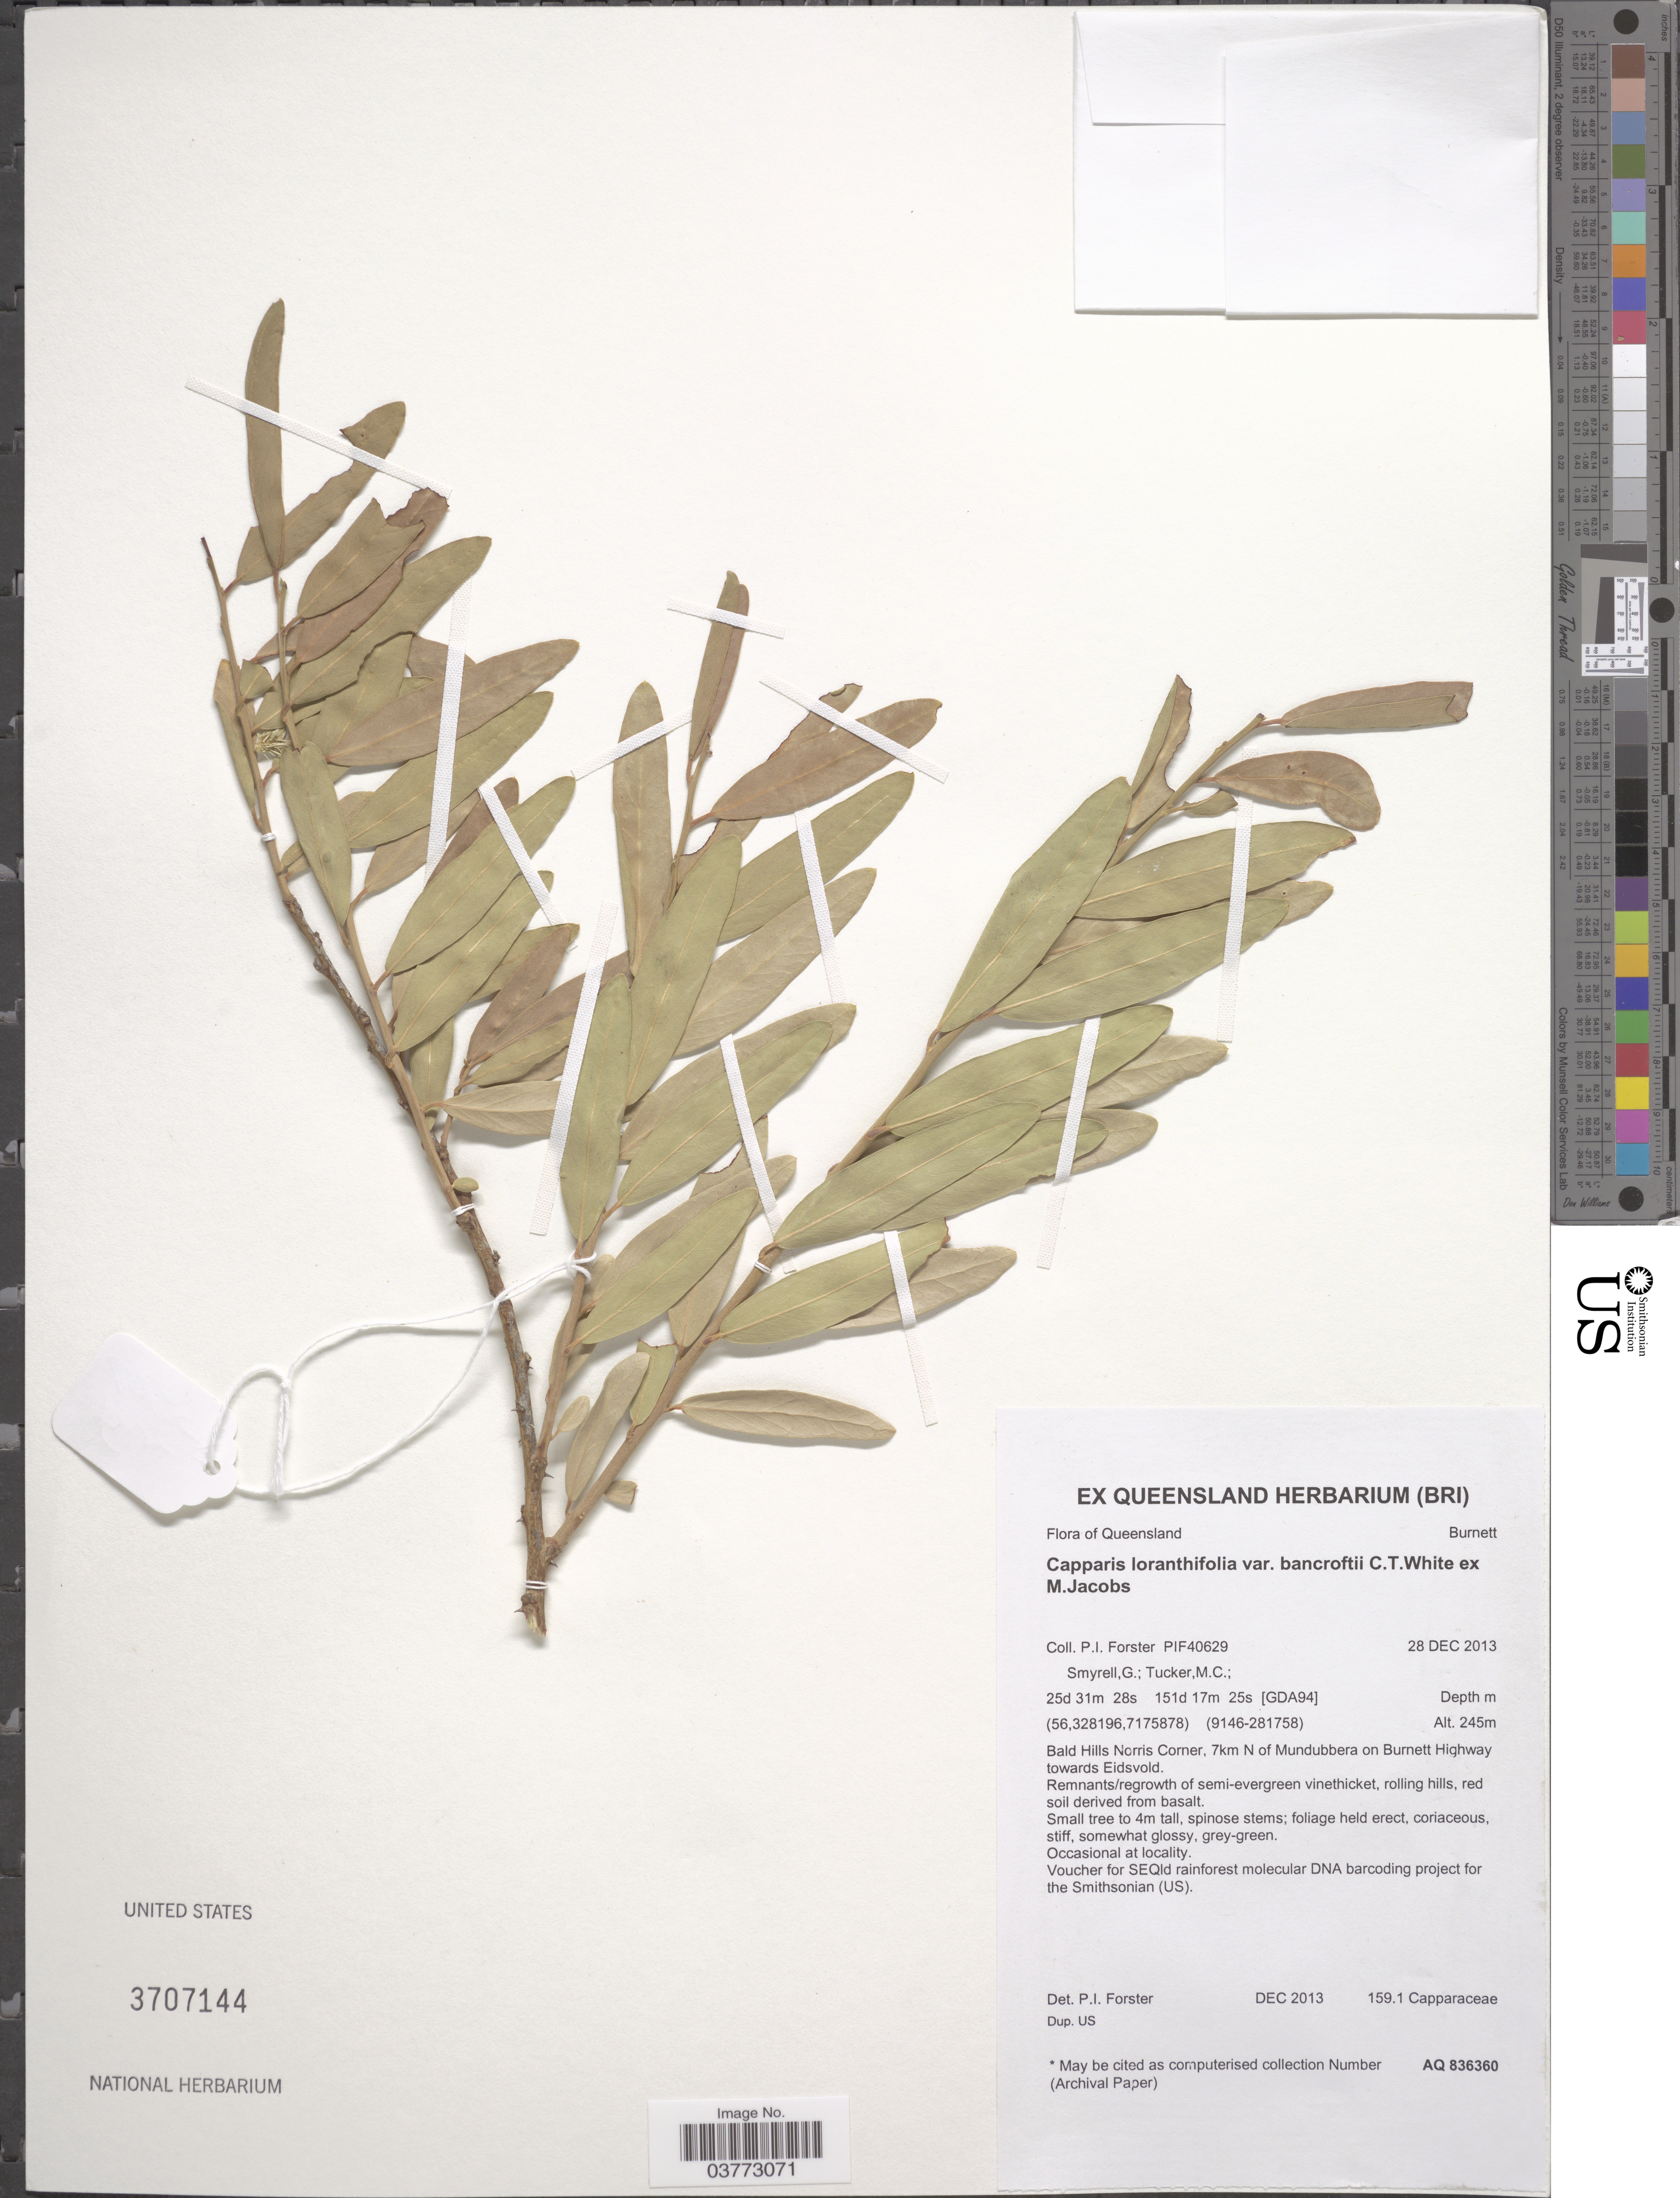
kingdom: Plantae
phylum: Tracheophyta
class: Magnoliopsida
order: Brassicales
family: Capparaceae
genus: Capparis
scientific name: Capparis loranthifolia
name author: Lindl.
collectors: P. Forster, G. Smyrell & M. Tucker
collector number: PIF40629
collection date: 2013-12-28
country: Australia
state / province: Queensland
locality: Burnett. [GDA94]. Bald Hills norris Corner, 7km N of Mundubbera on Burnett Highway towards Eidsvold.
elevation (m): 245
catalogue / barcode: US 3707144